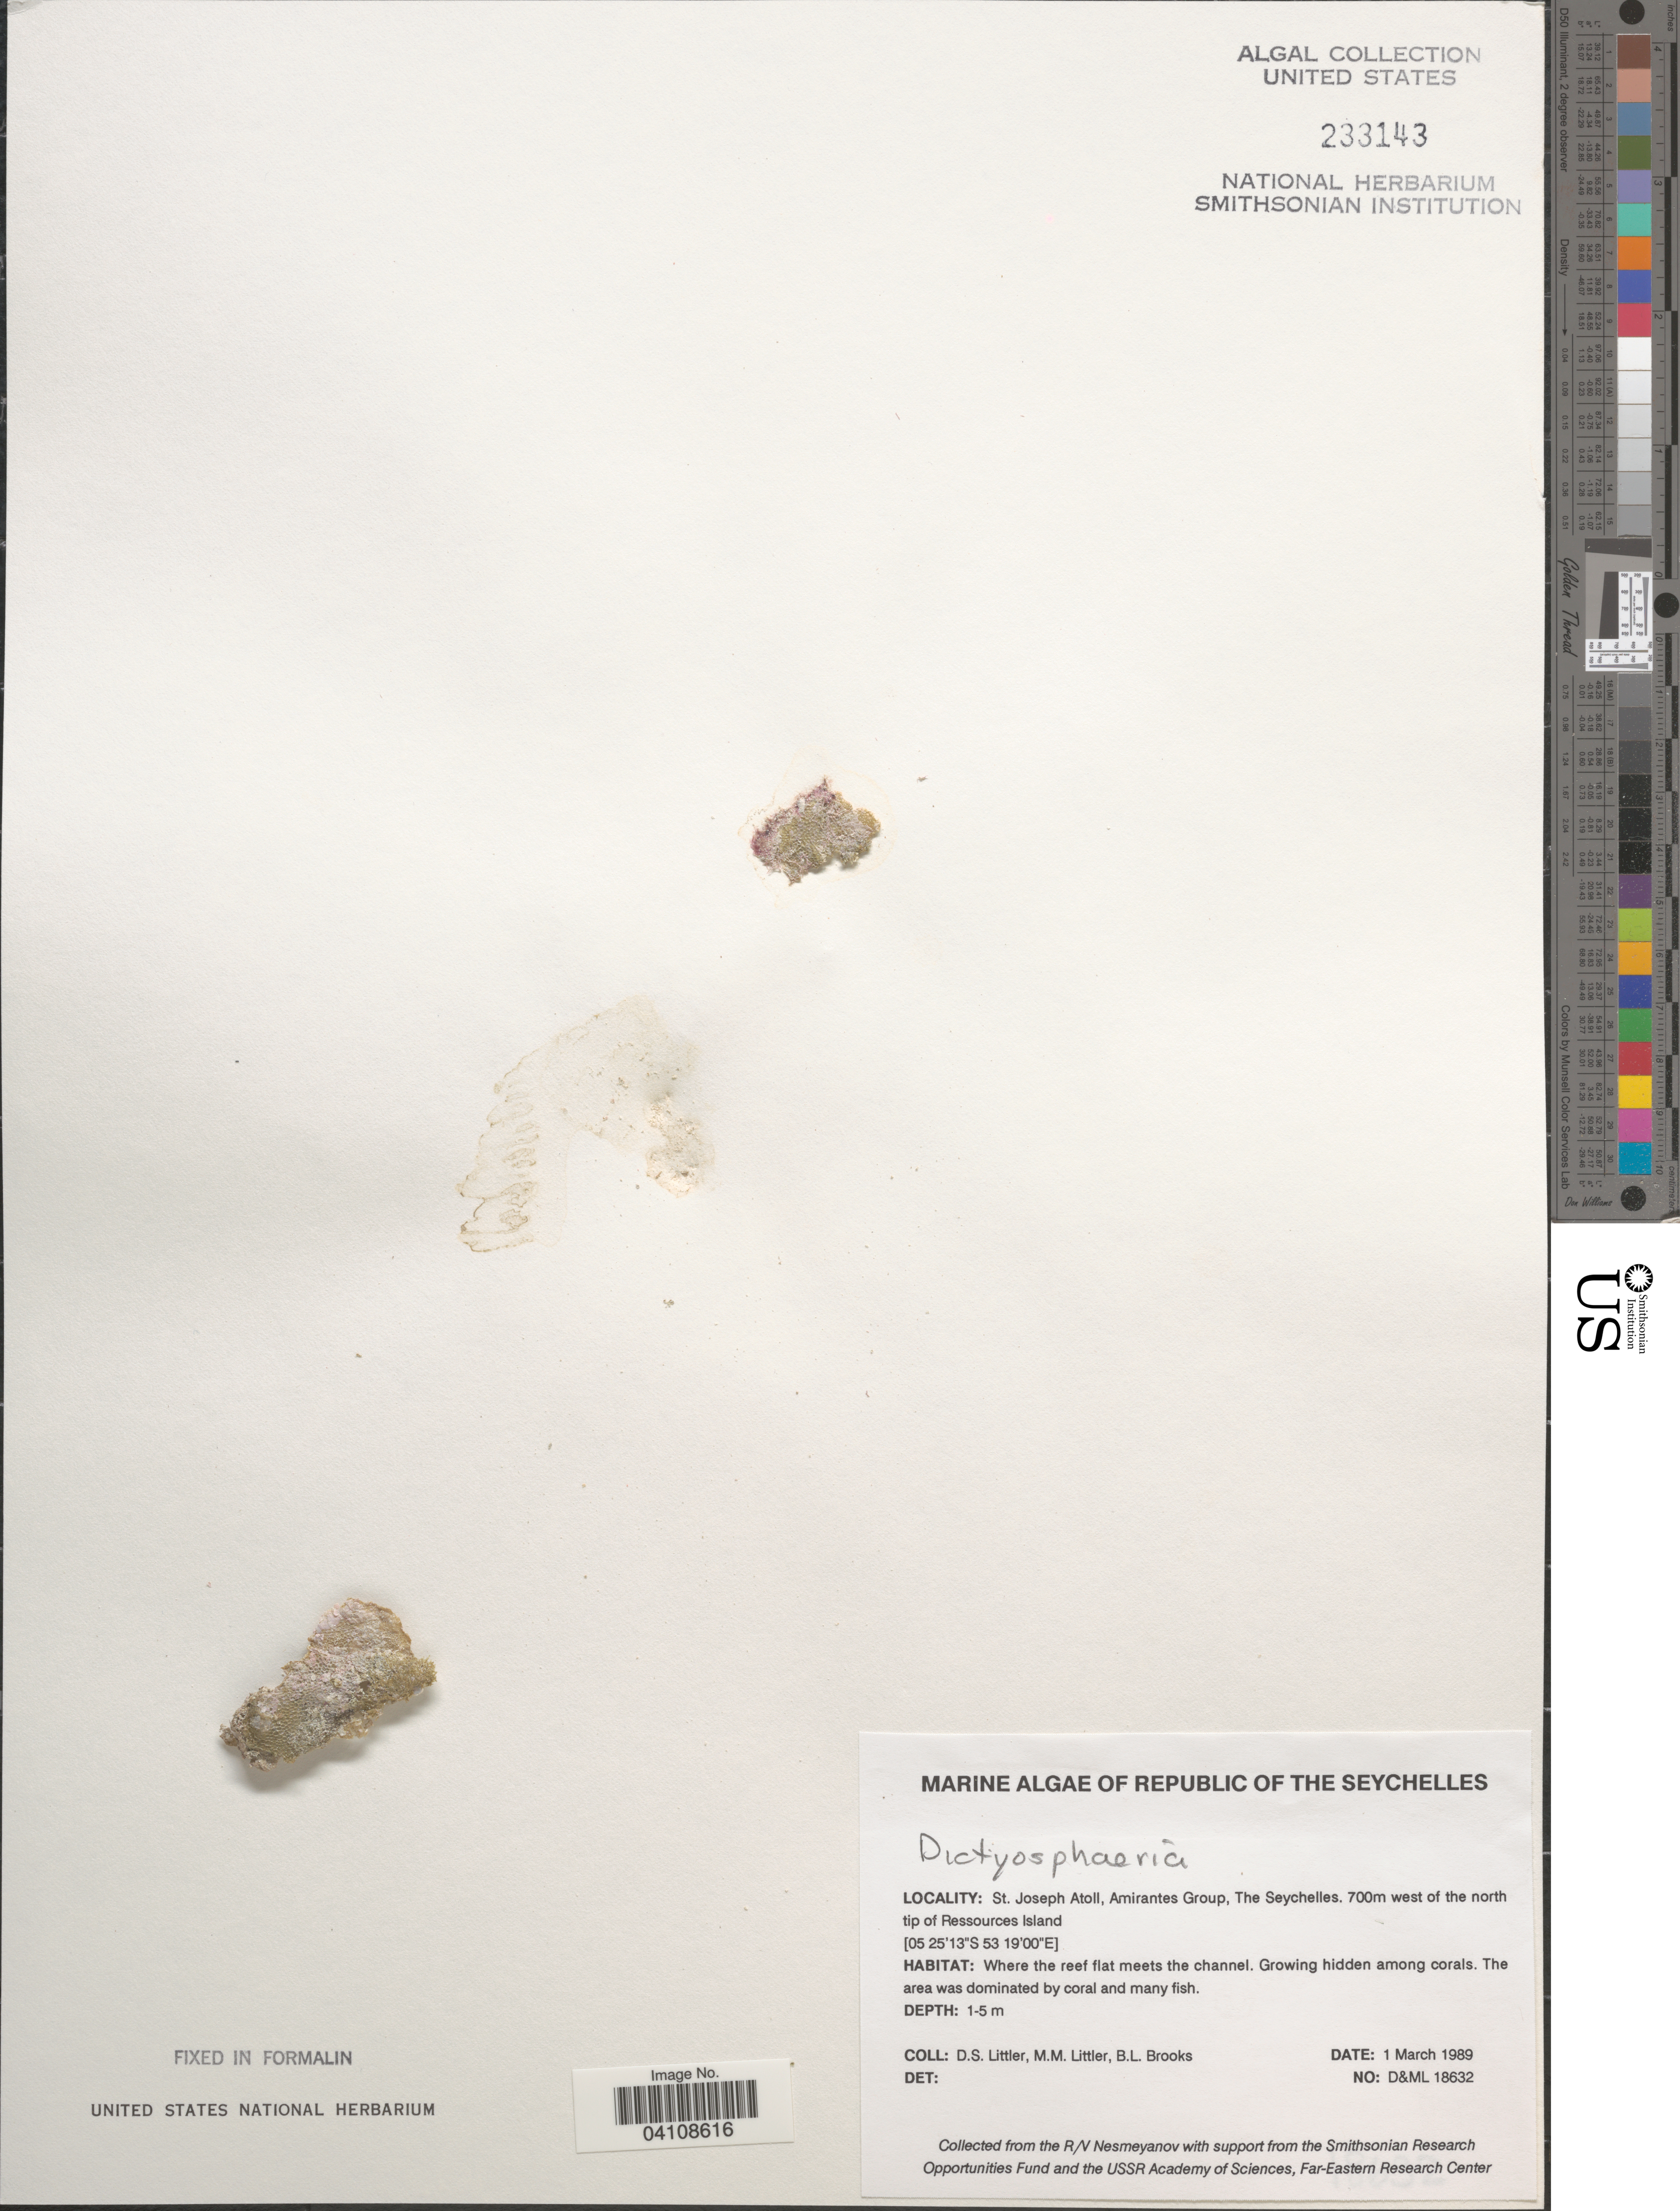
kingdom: Plantae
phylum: Chlorophyta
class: Ulvophyceae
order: Siphonocladales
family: Siphonocladaceae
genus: Dictyosphaeria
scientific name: Dictyosphaeria sp.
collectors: D. S. Littler & B. Brooks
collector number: D&ML18632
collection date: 1989-03-01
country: Seychelles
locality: Republic of The Seychelles. St. Joseph Atoll, Amirantes Group. 700m west of the north tip of Ressources Island. Where the reef flat meets the channel.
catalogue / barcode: US 233143